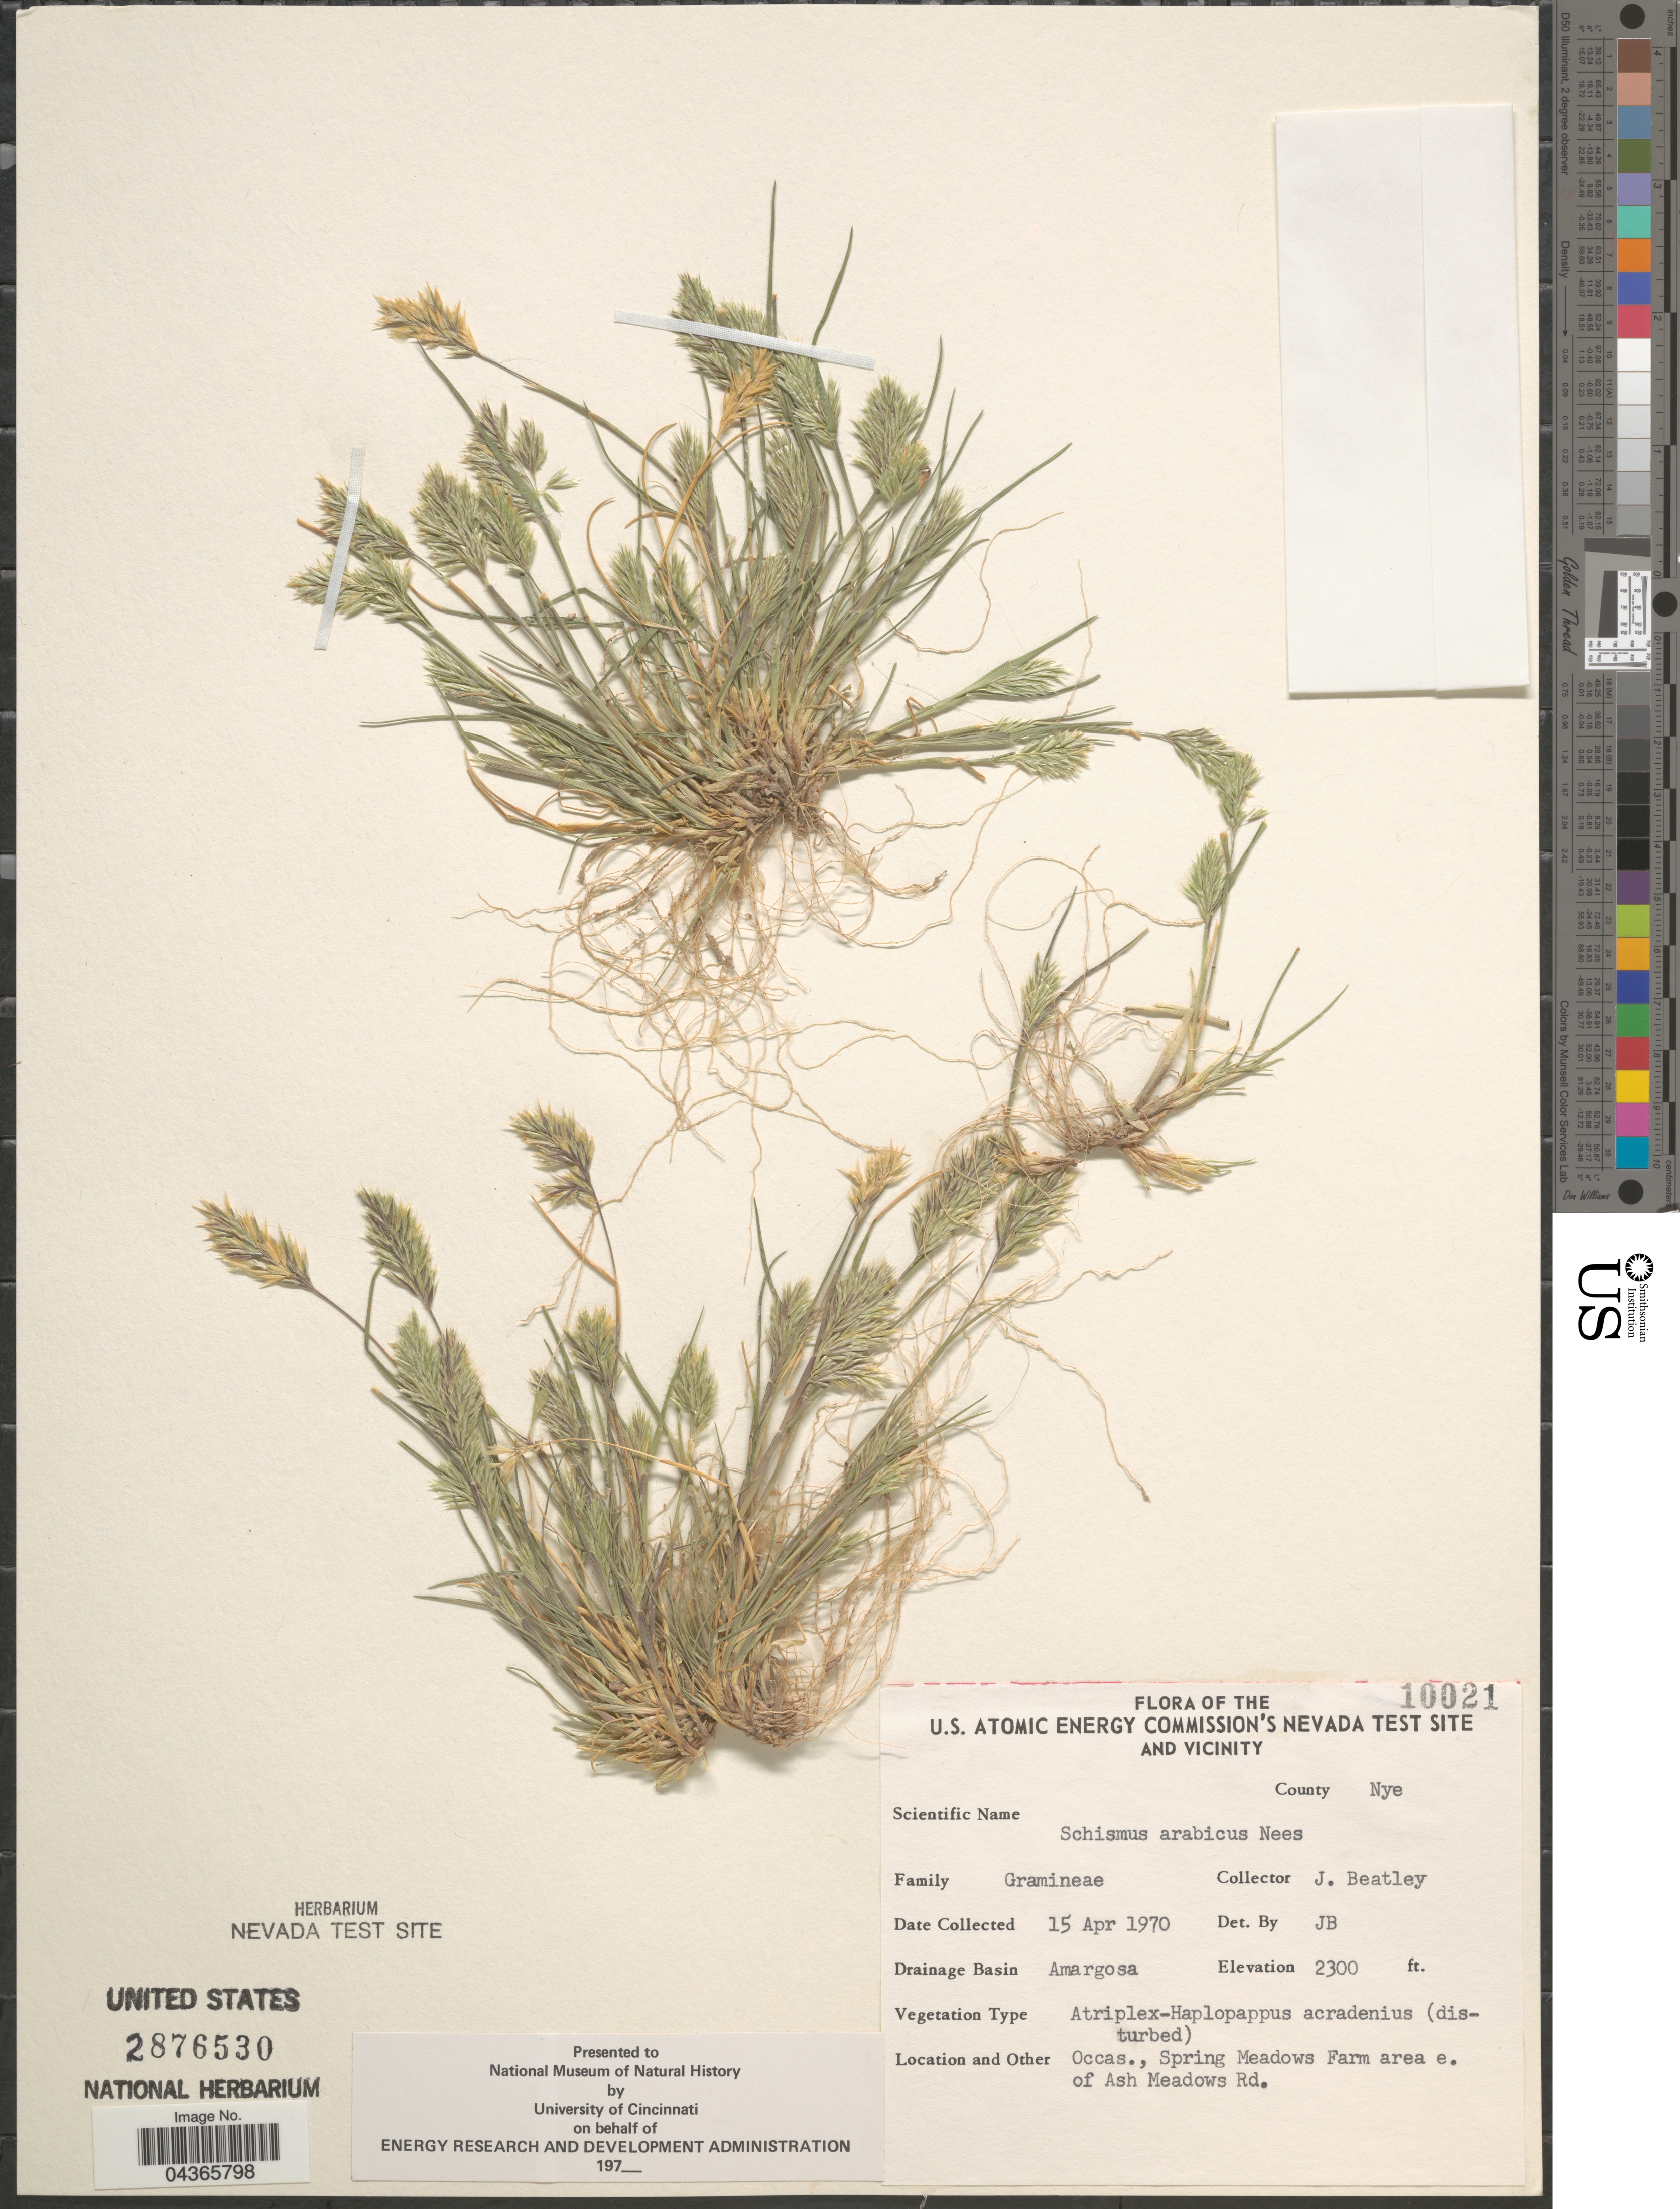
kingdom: Plantae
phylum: Tracheophyta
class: Liliopsida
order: Poales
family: Poaceae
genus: Schismus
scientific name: Schismus arabicus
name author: Nees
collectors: J. C. Beatley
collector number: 10021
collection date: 1970-04-15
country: United States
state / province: Nevada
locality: U. S. Atomic Energy Commission's Nevada Test Site and vicinity. County Nye. Drainage Basin Amargosa. Occas., Spring Meadows Farm area e. of Ash Meadows Rd.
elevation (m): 701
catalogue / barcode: US 2876530